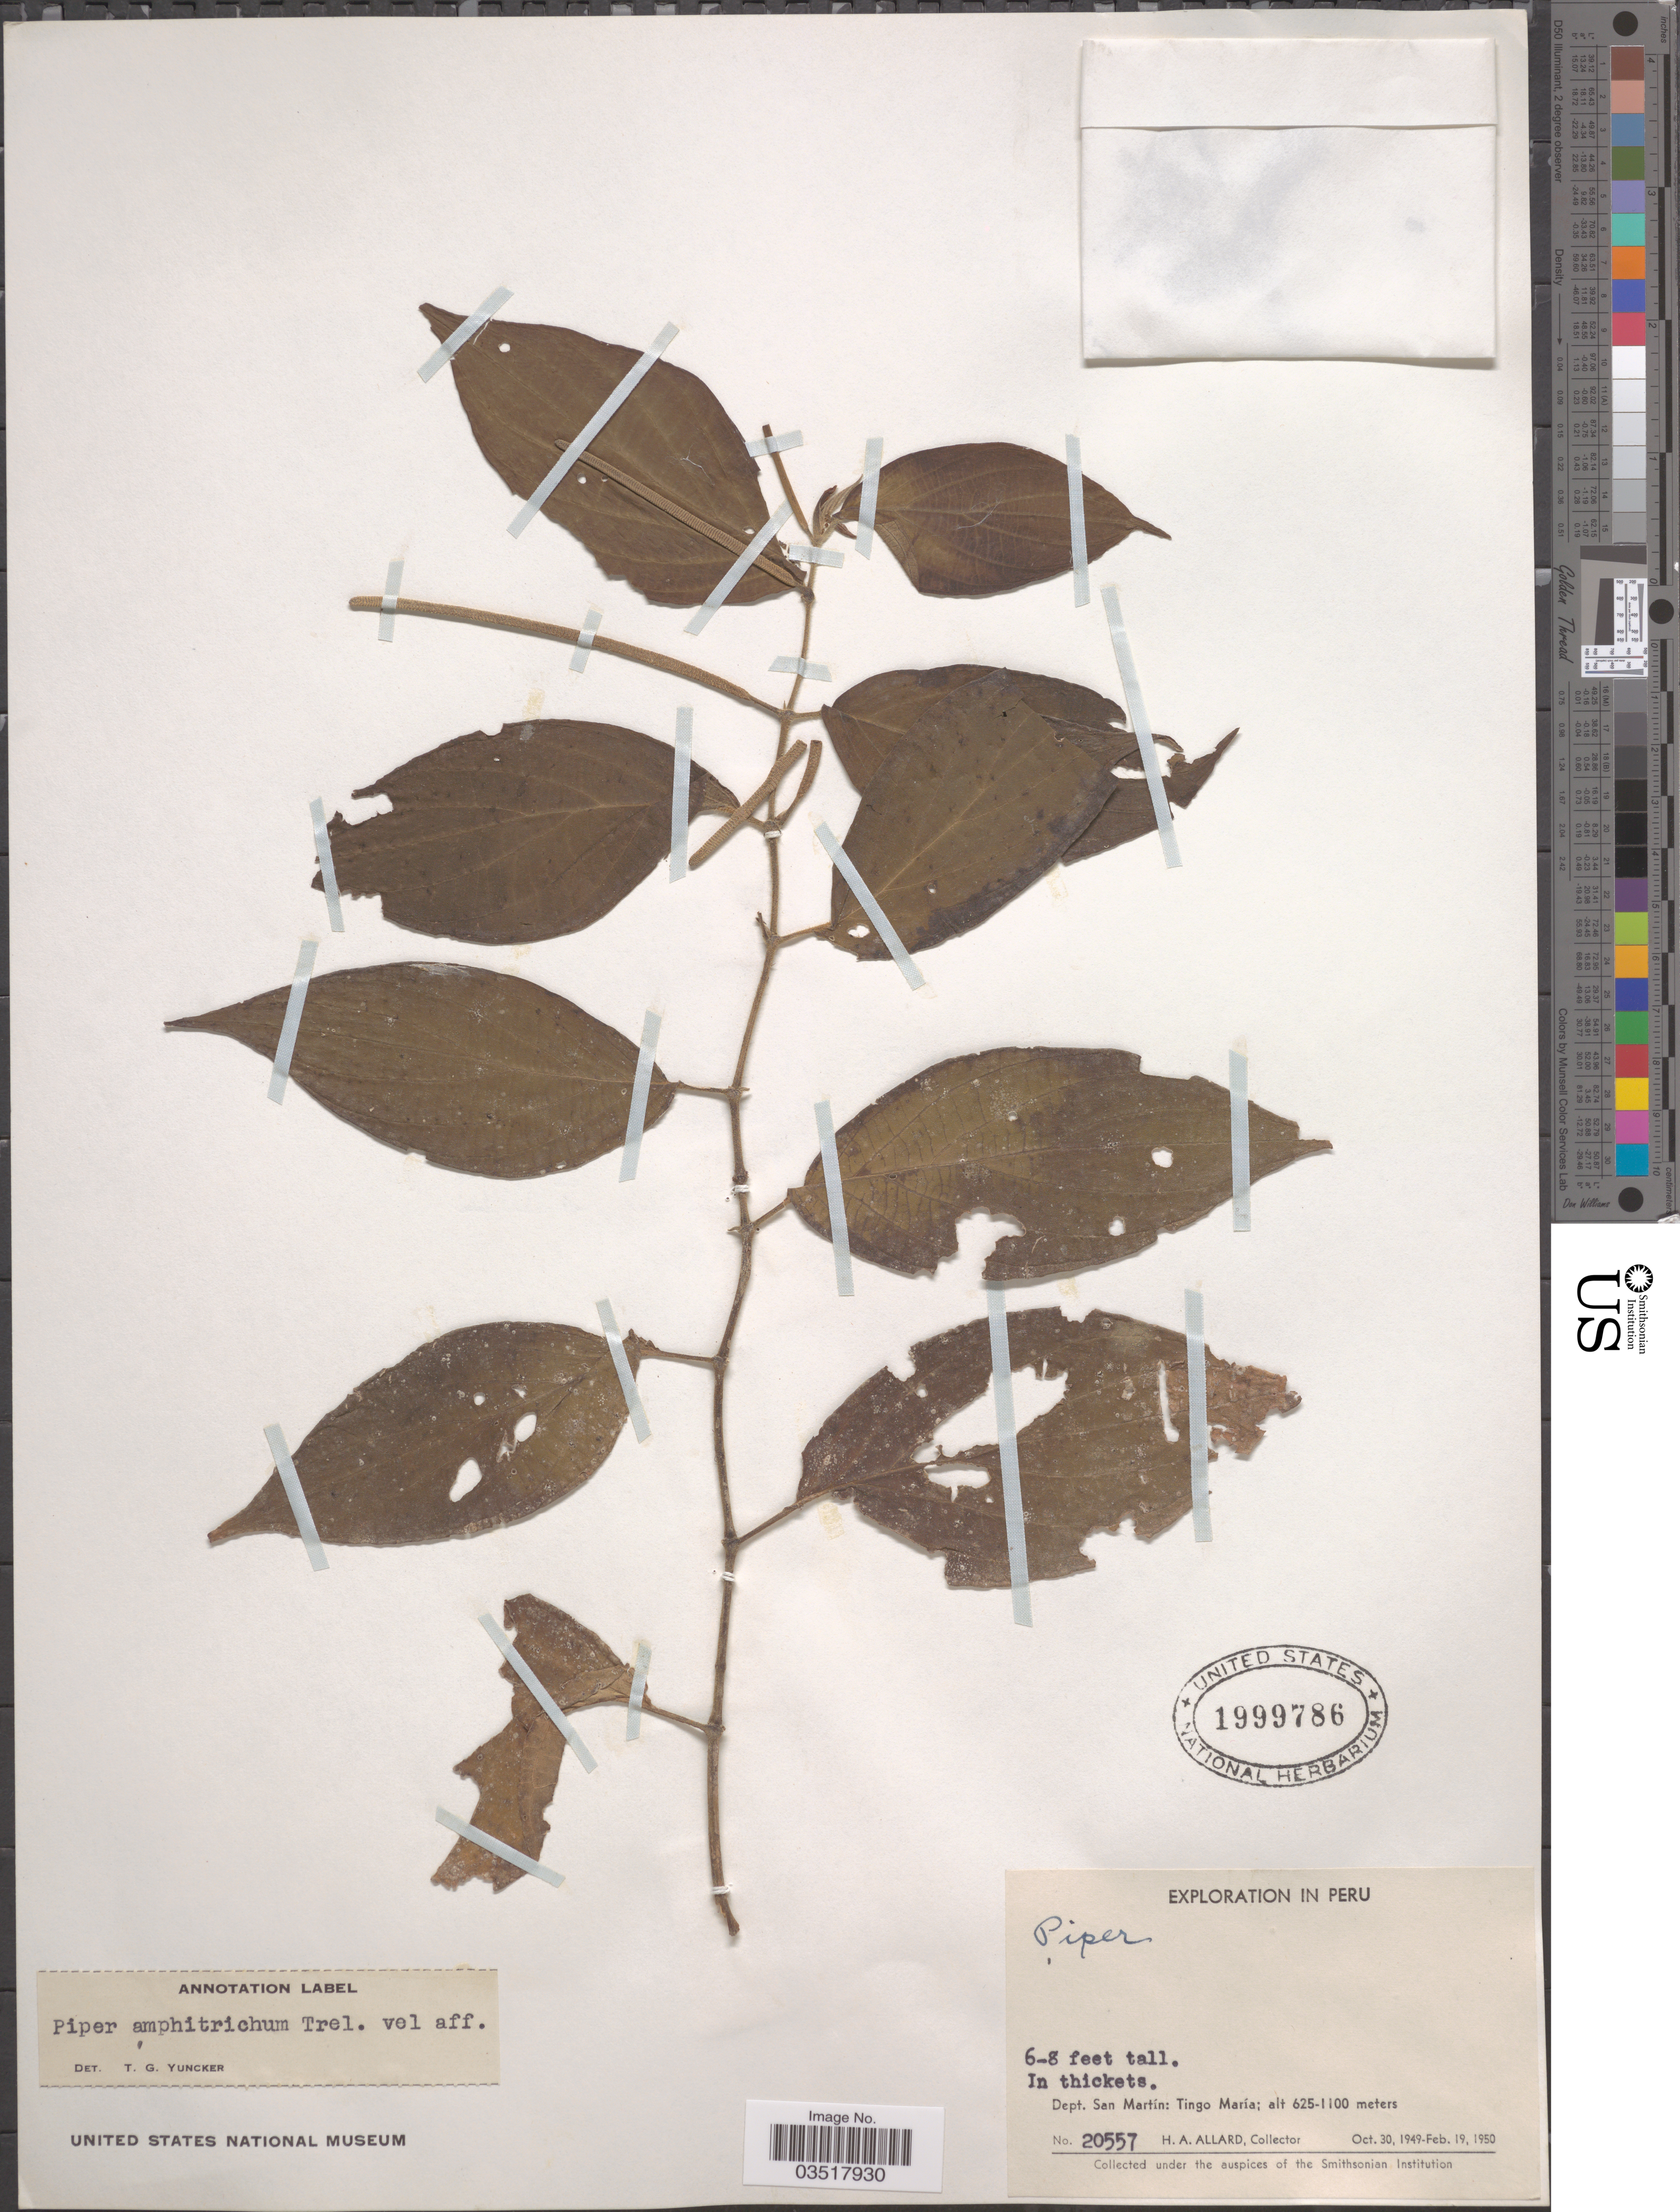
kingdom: Plantae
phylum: Tracheophyta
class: Magnoliopsida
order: Piperales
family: Piperaceae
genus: Piper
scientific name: Piper amphitrichum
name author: Trel. in J.F. Macbr.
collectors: H. A. Allard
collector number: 20557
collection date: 1949-10-30/1950-02-19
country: Peru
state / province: San Martín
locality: Dept. San Martín: Tingo María.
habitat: in thickets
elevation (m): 625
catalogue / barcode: US 1999786